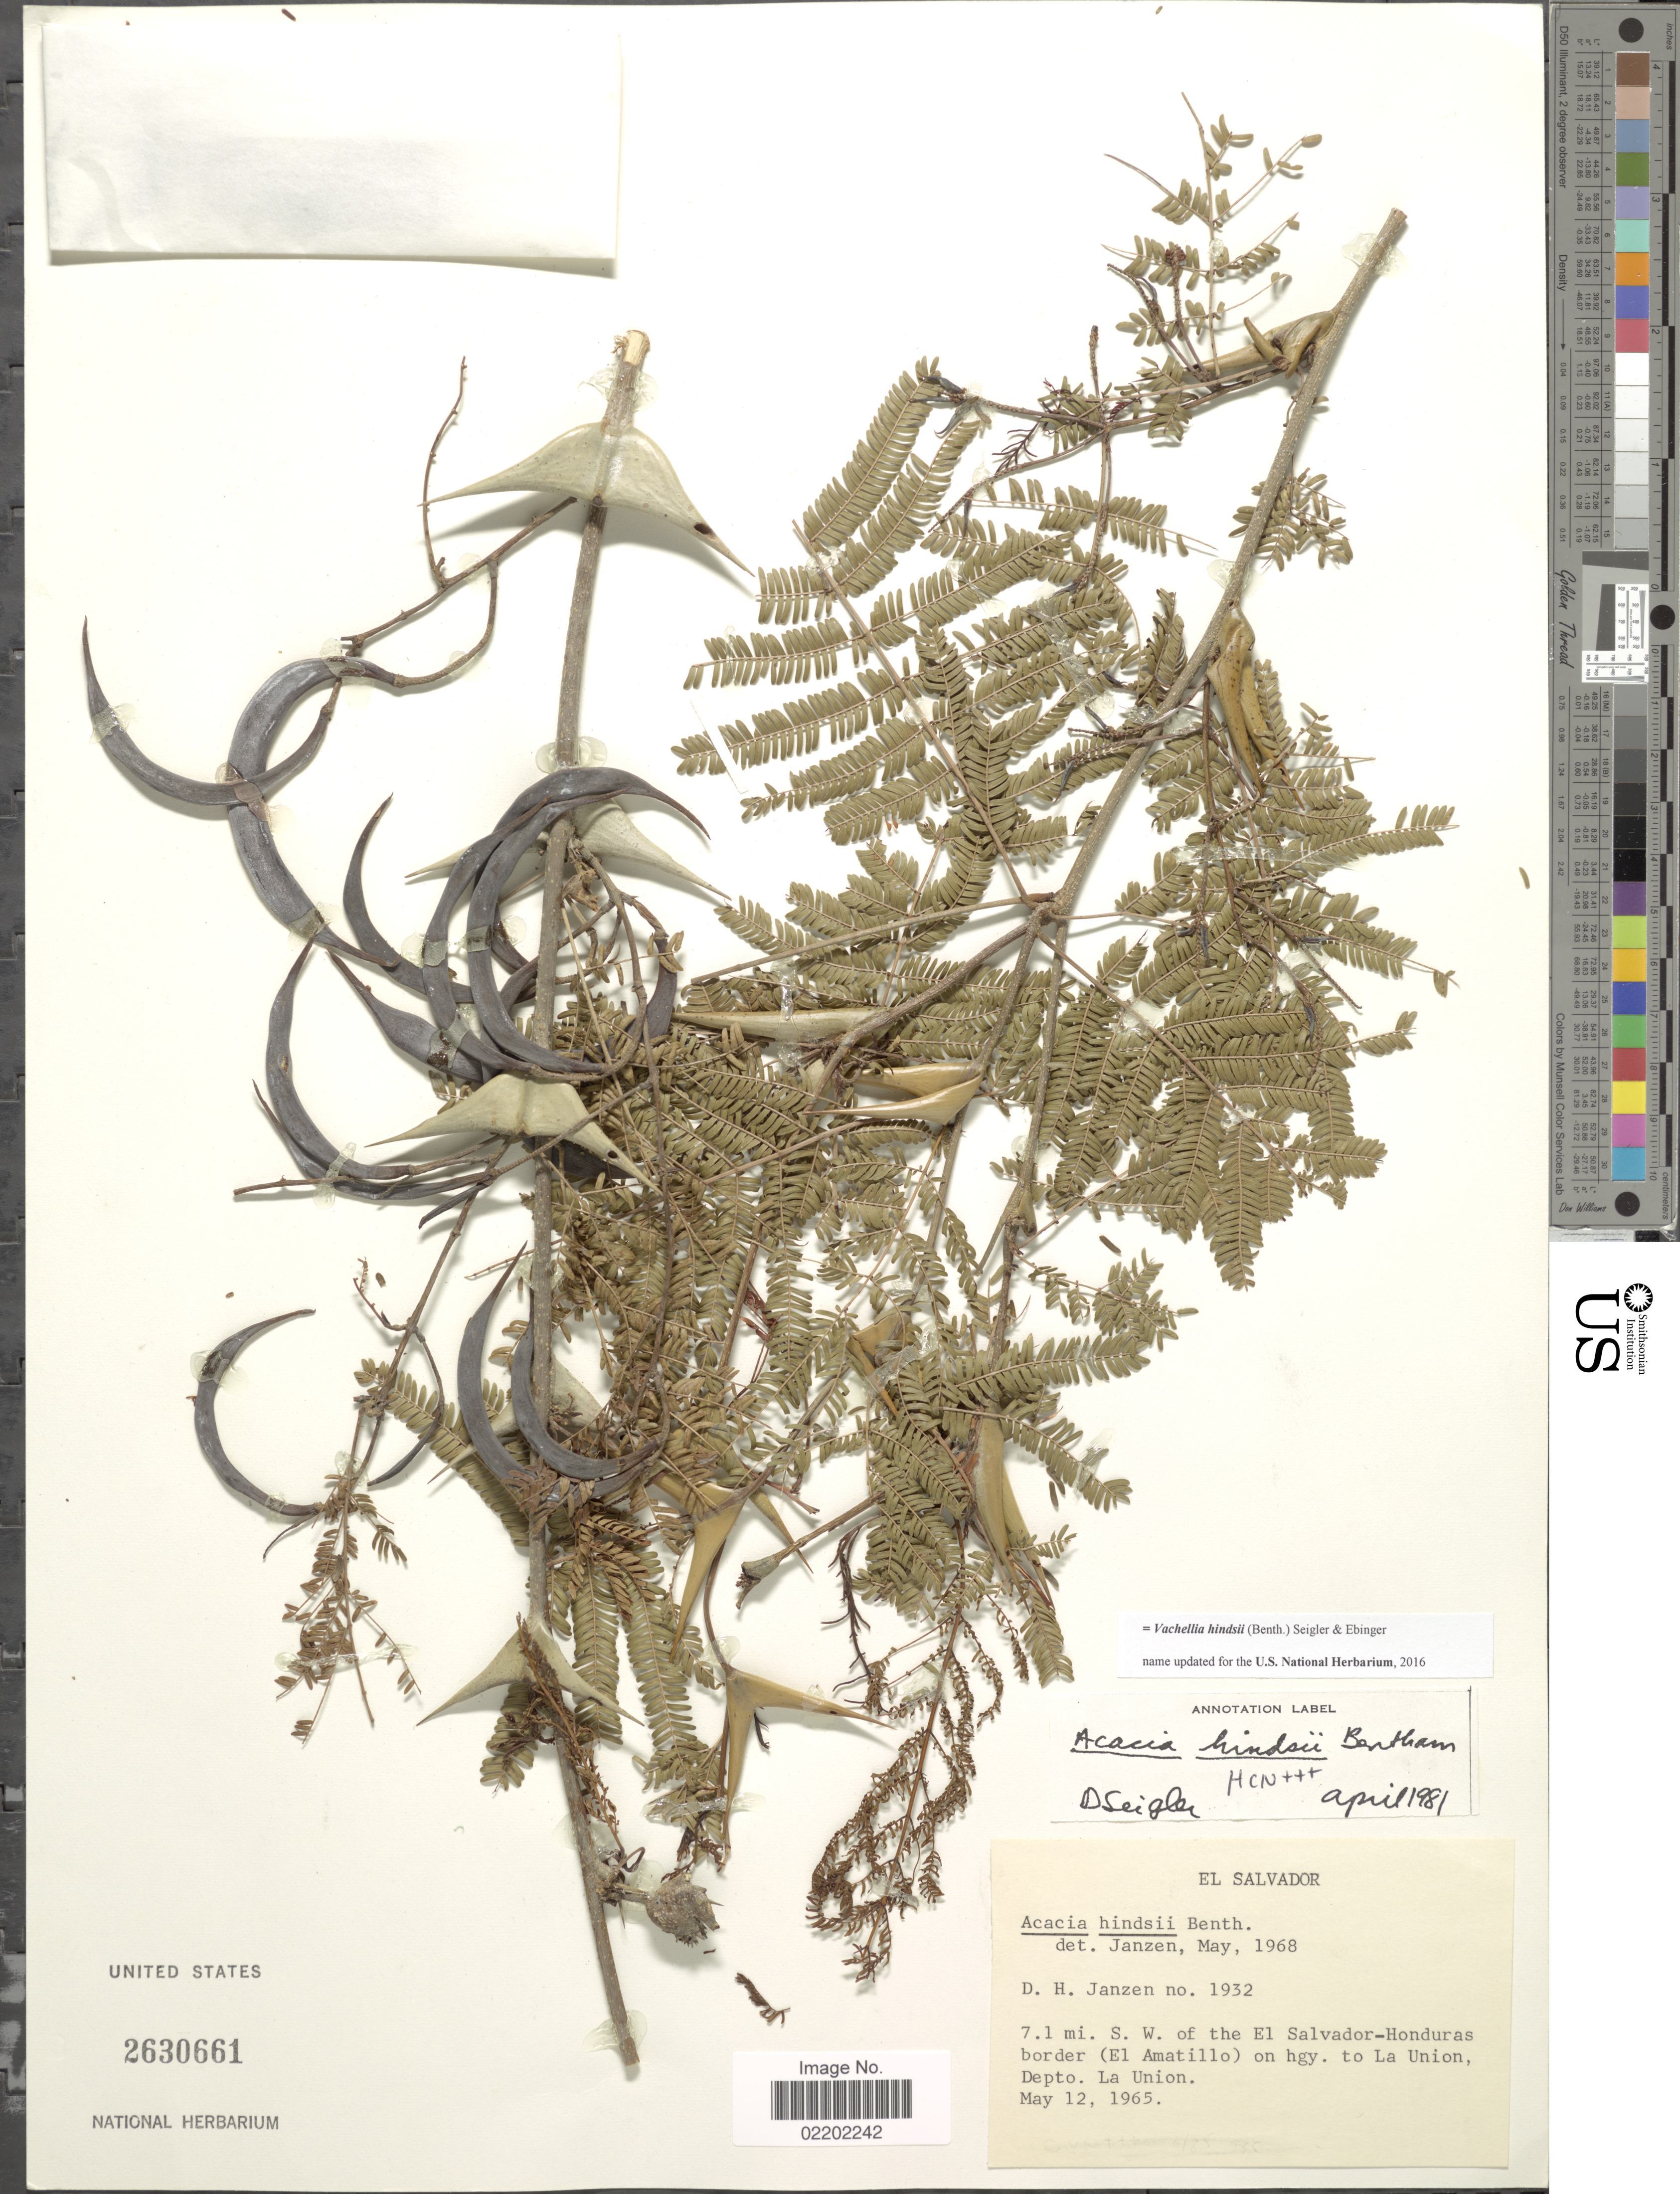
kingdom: Plantae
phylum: Tracheophyta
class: Magnoliopsida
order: Fabales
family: Fabaceae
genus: Vachellia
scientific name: Vachellia hindsii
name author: (Benth.) Seigler & Ebinger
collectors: D. Janzen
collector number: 1932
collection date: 1965-05-12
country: El Salvador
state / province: La Union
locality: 7.1 mi S.W. of the El Salvador-Honduras border (El Amatillo) on hgy. to La Union, Depto. La Union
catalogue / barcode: US 2630661